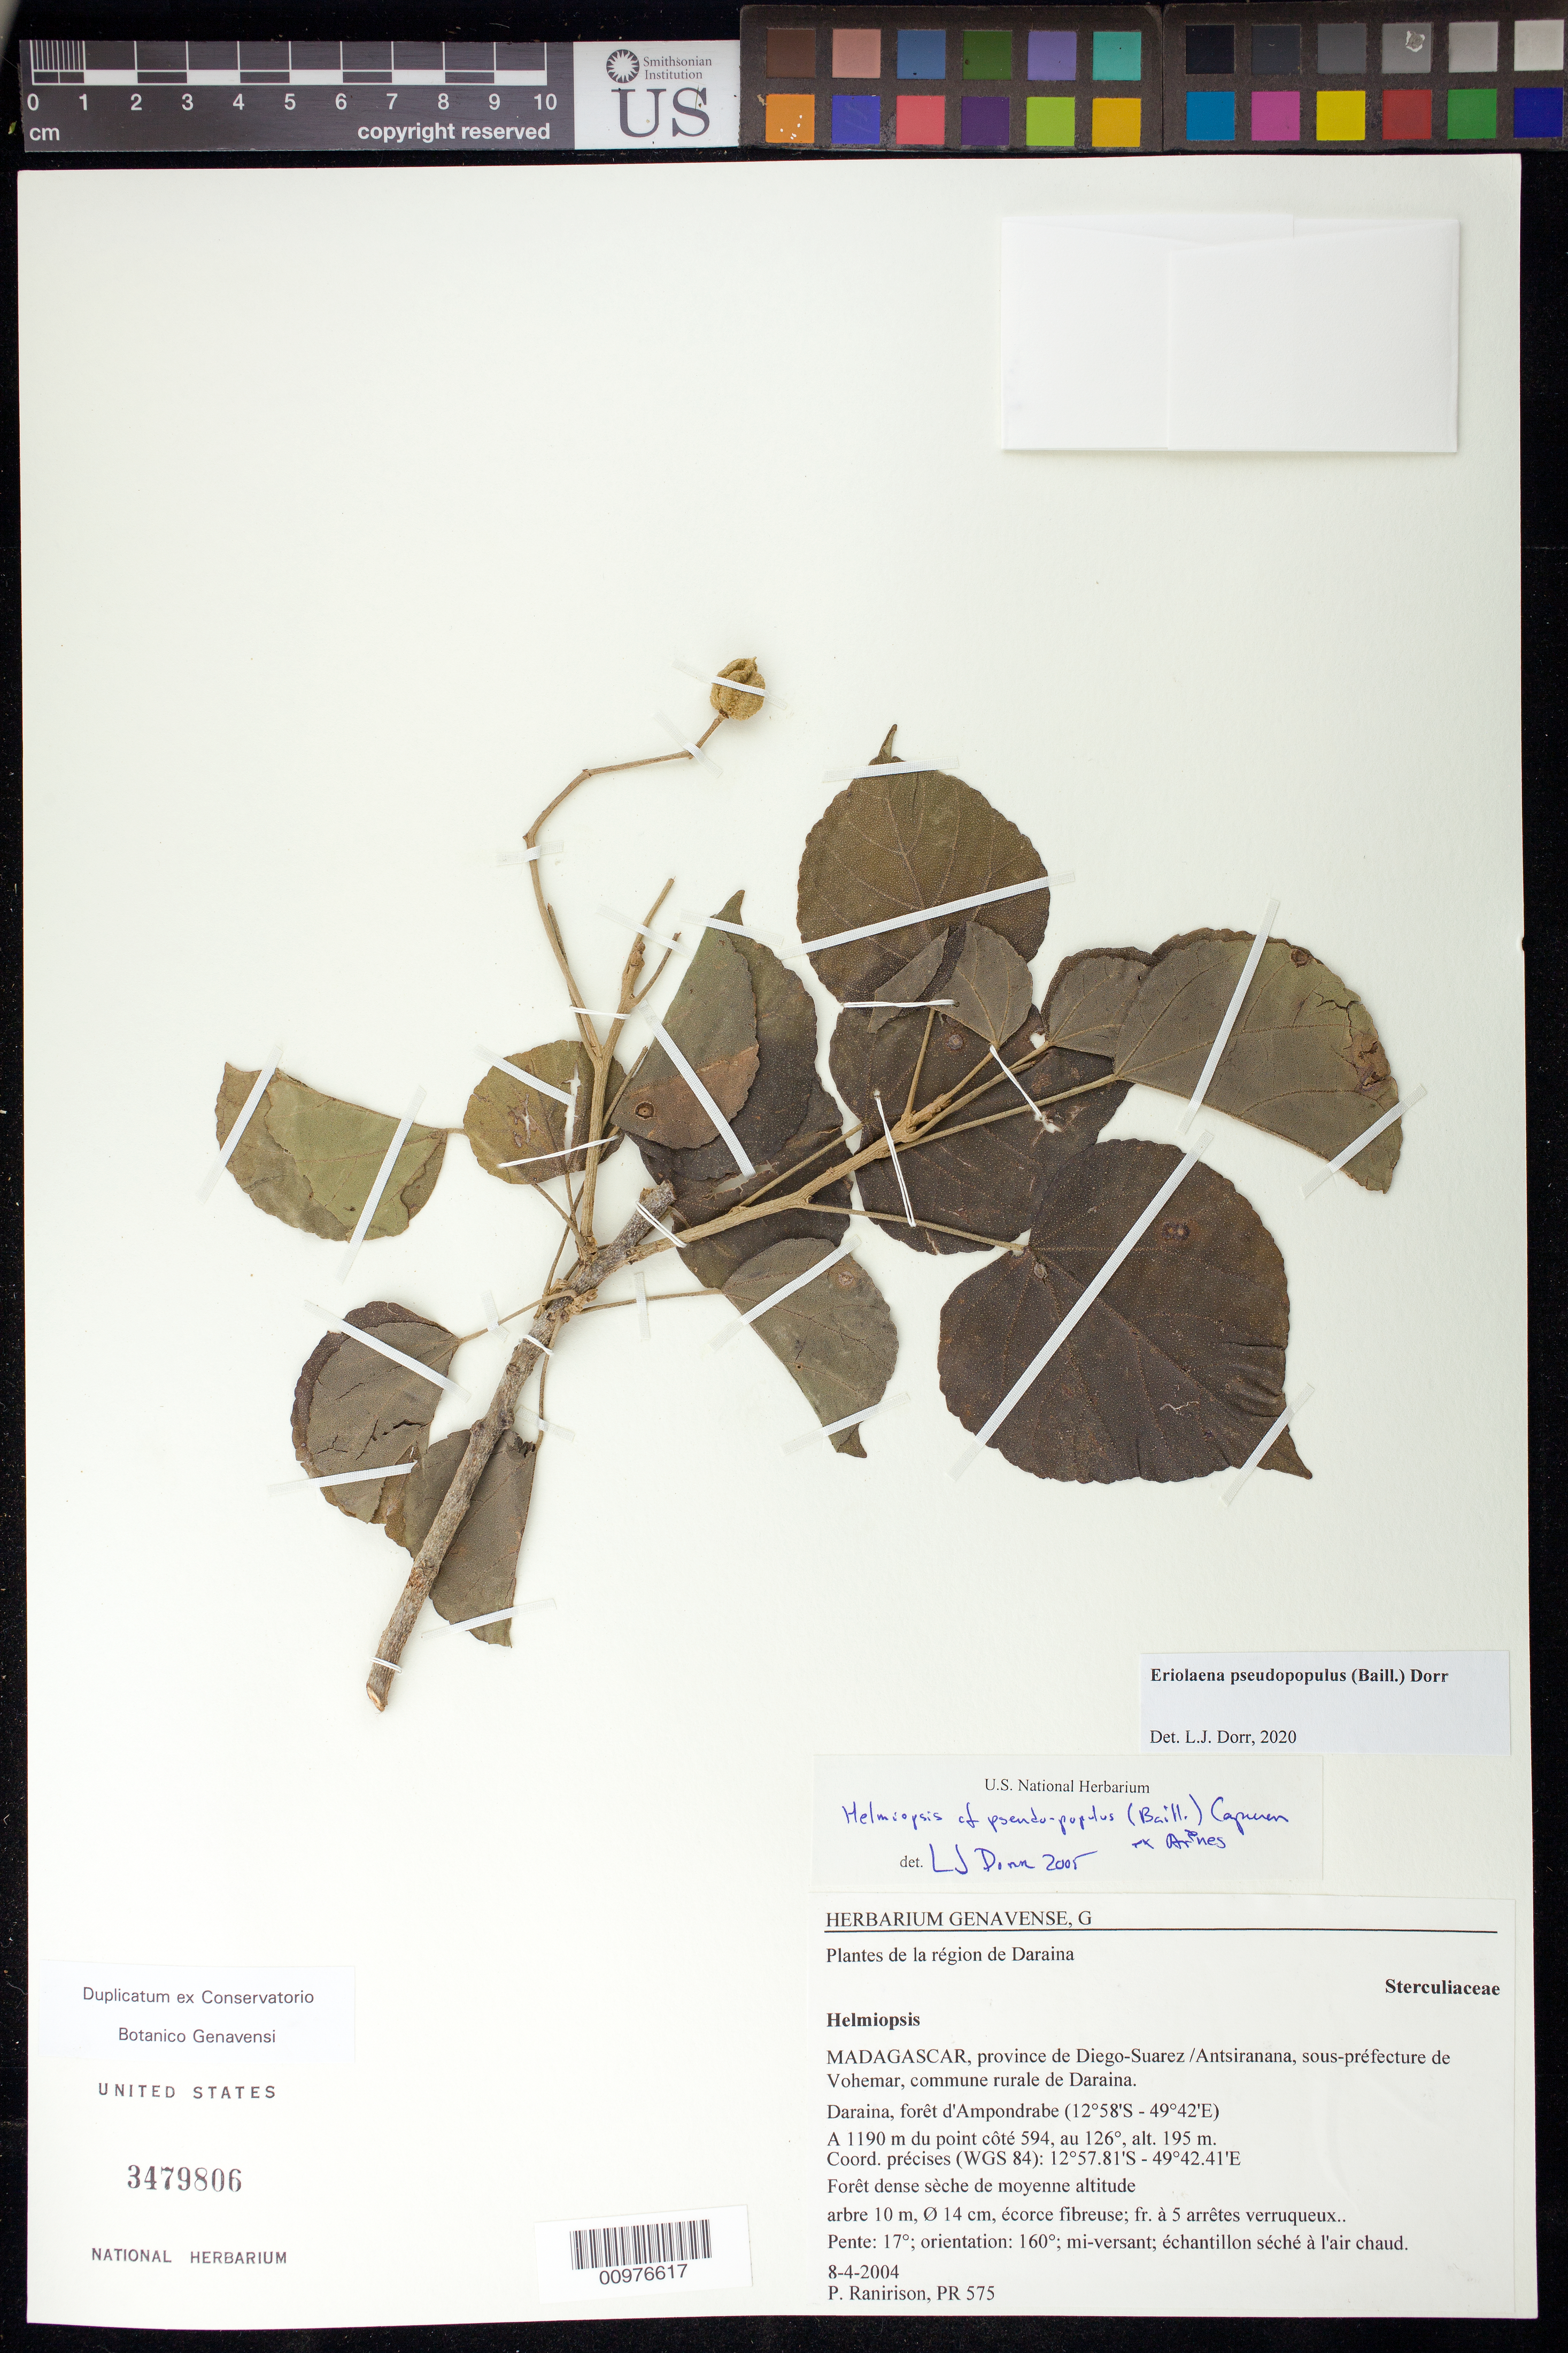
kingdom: Plantae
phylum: Tracheophyta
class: Magnoliopsida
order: Malvales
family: Malvaceae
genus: Eriolaena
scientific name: Eriolaena pseudopopulus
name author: (Baill.) Dorr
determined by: Dorr, L. J., (BOT), Smithsonian Institution - National Museum of Natural History (UNITED STATES)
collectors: P. Ranirison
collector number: PR 575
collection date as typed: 08 Apr 2004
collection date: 2004-04-08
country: Madagascar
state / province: Sava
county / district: Vohémar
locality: Province de Diego-Suarez, sous-préfecture de Vohemar, commune rurale de Daraina. Daraina, forêt d'Ampondrabe. A 1190 m du point côté 594, au 126.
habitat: forêt dense sèche de moyenne altitude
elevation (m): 195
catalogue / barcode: US 3479806